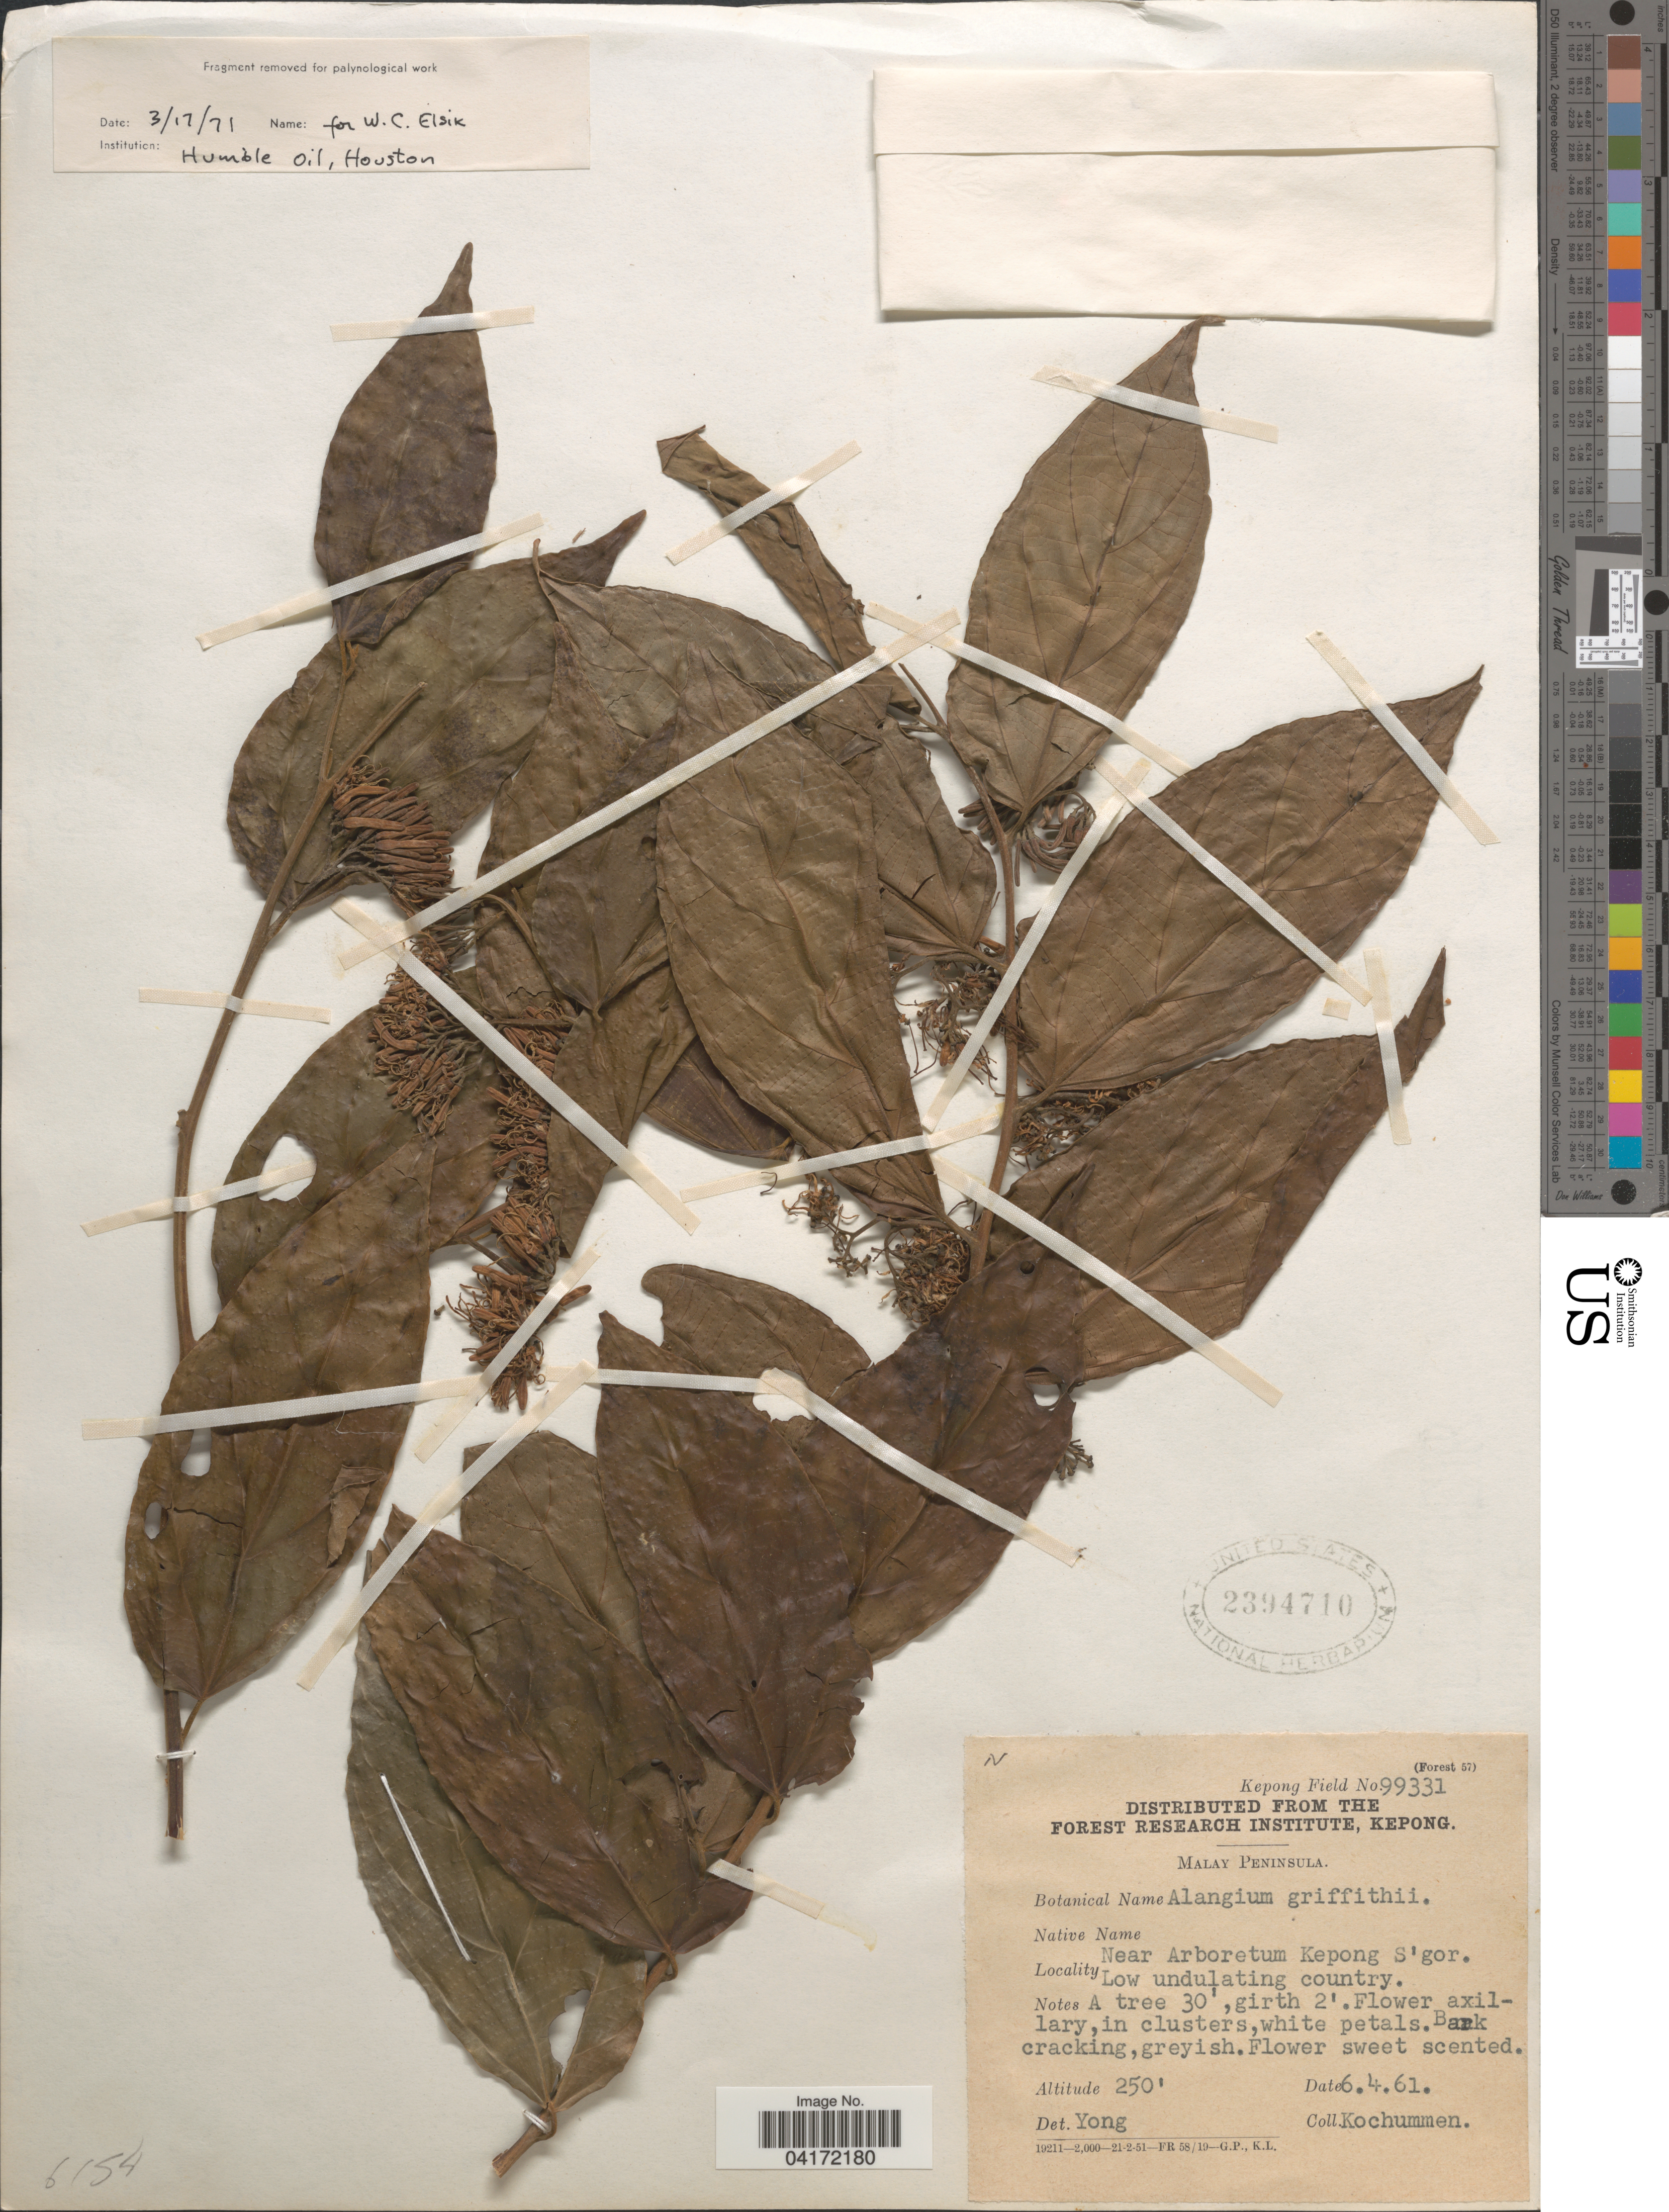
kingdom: Plantae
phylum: Tracheophyta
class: Magnoliopsida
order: Cornales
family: Cornaceae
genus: Alangium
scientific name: Alangium griffithii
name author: Harms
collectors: Kochummen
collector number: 99331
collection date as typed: Transcribed d/m/y: 6/4/61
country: Malaysia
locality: Malay Peninsula. Near Arboretum Kepong S'gor.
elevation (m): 76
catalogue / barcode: US 2394710